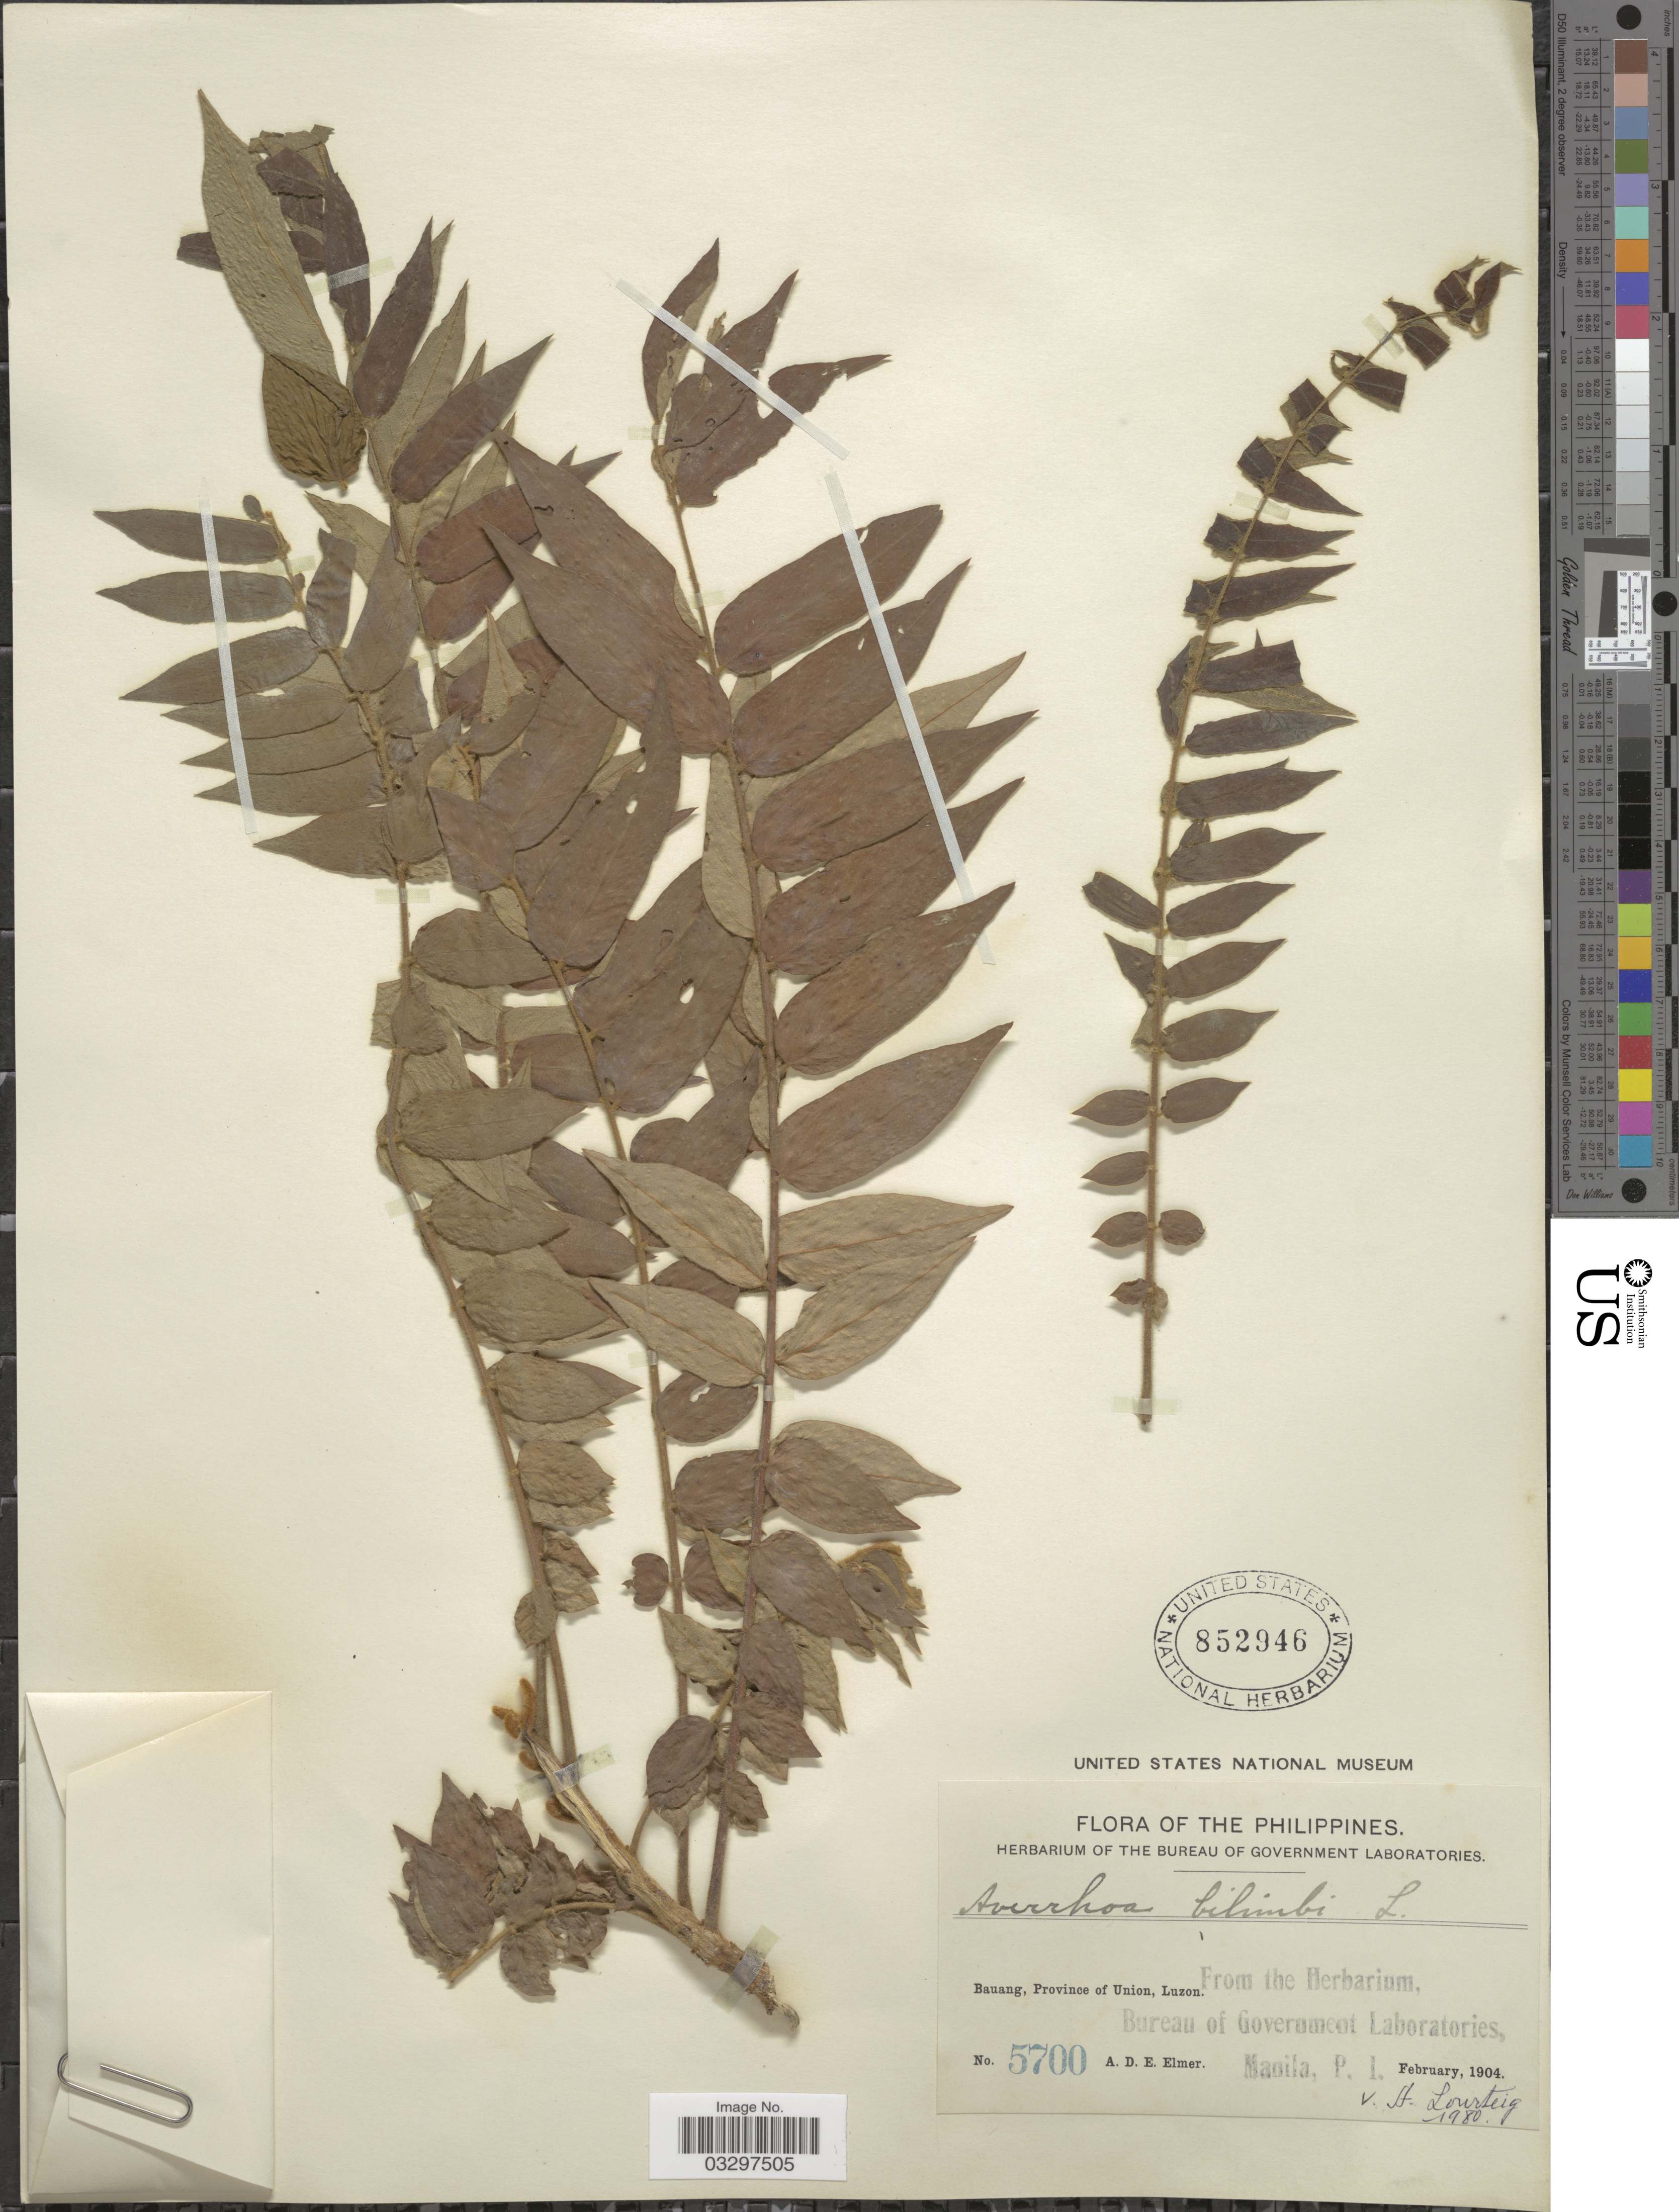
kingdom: Plantae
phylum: Tracheophyta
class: Magnoliopsida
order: Oxalidales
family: Oxalidaceae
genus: Averrhoa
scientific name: Averrhoa bilimbi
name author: L.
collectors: A. D. E. Elmer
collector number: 5700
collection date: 1904-02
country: Philippines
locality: Bauang, Province of Union, Luzon.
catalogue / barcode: US 852946